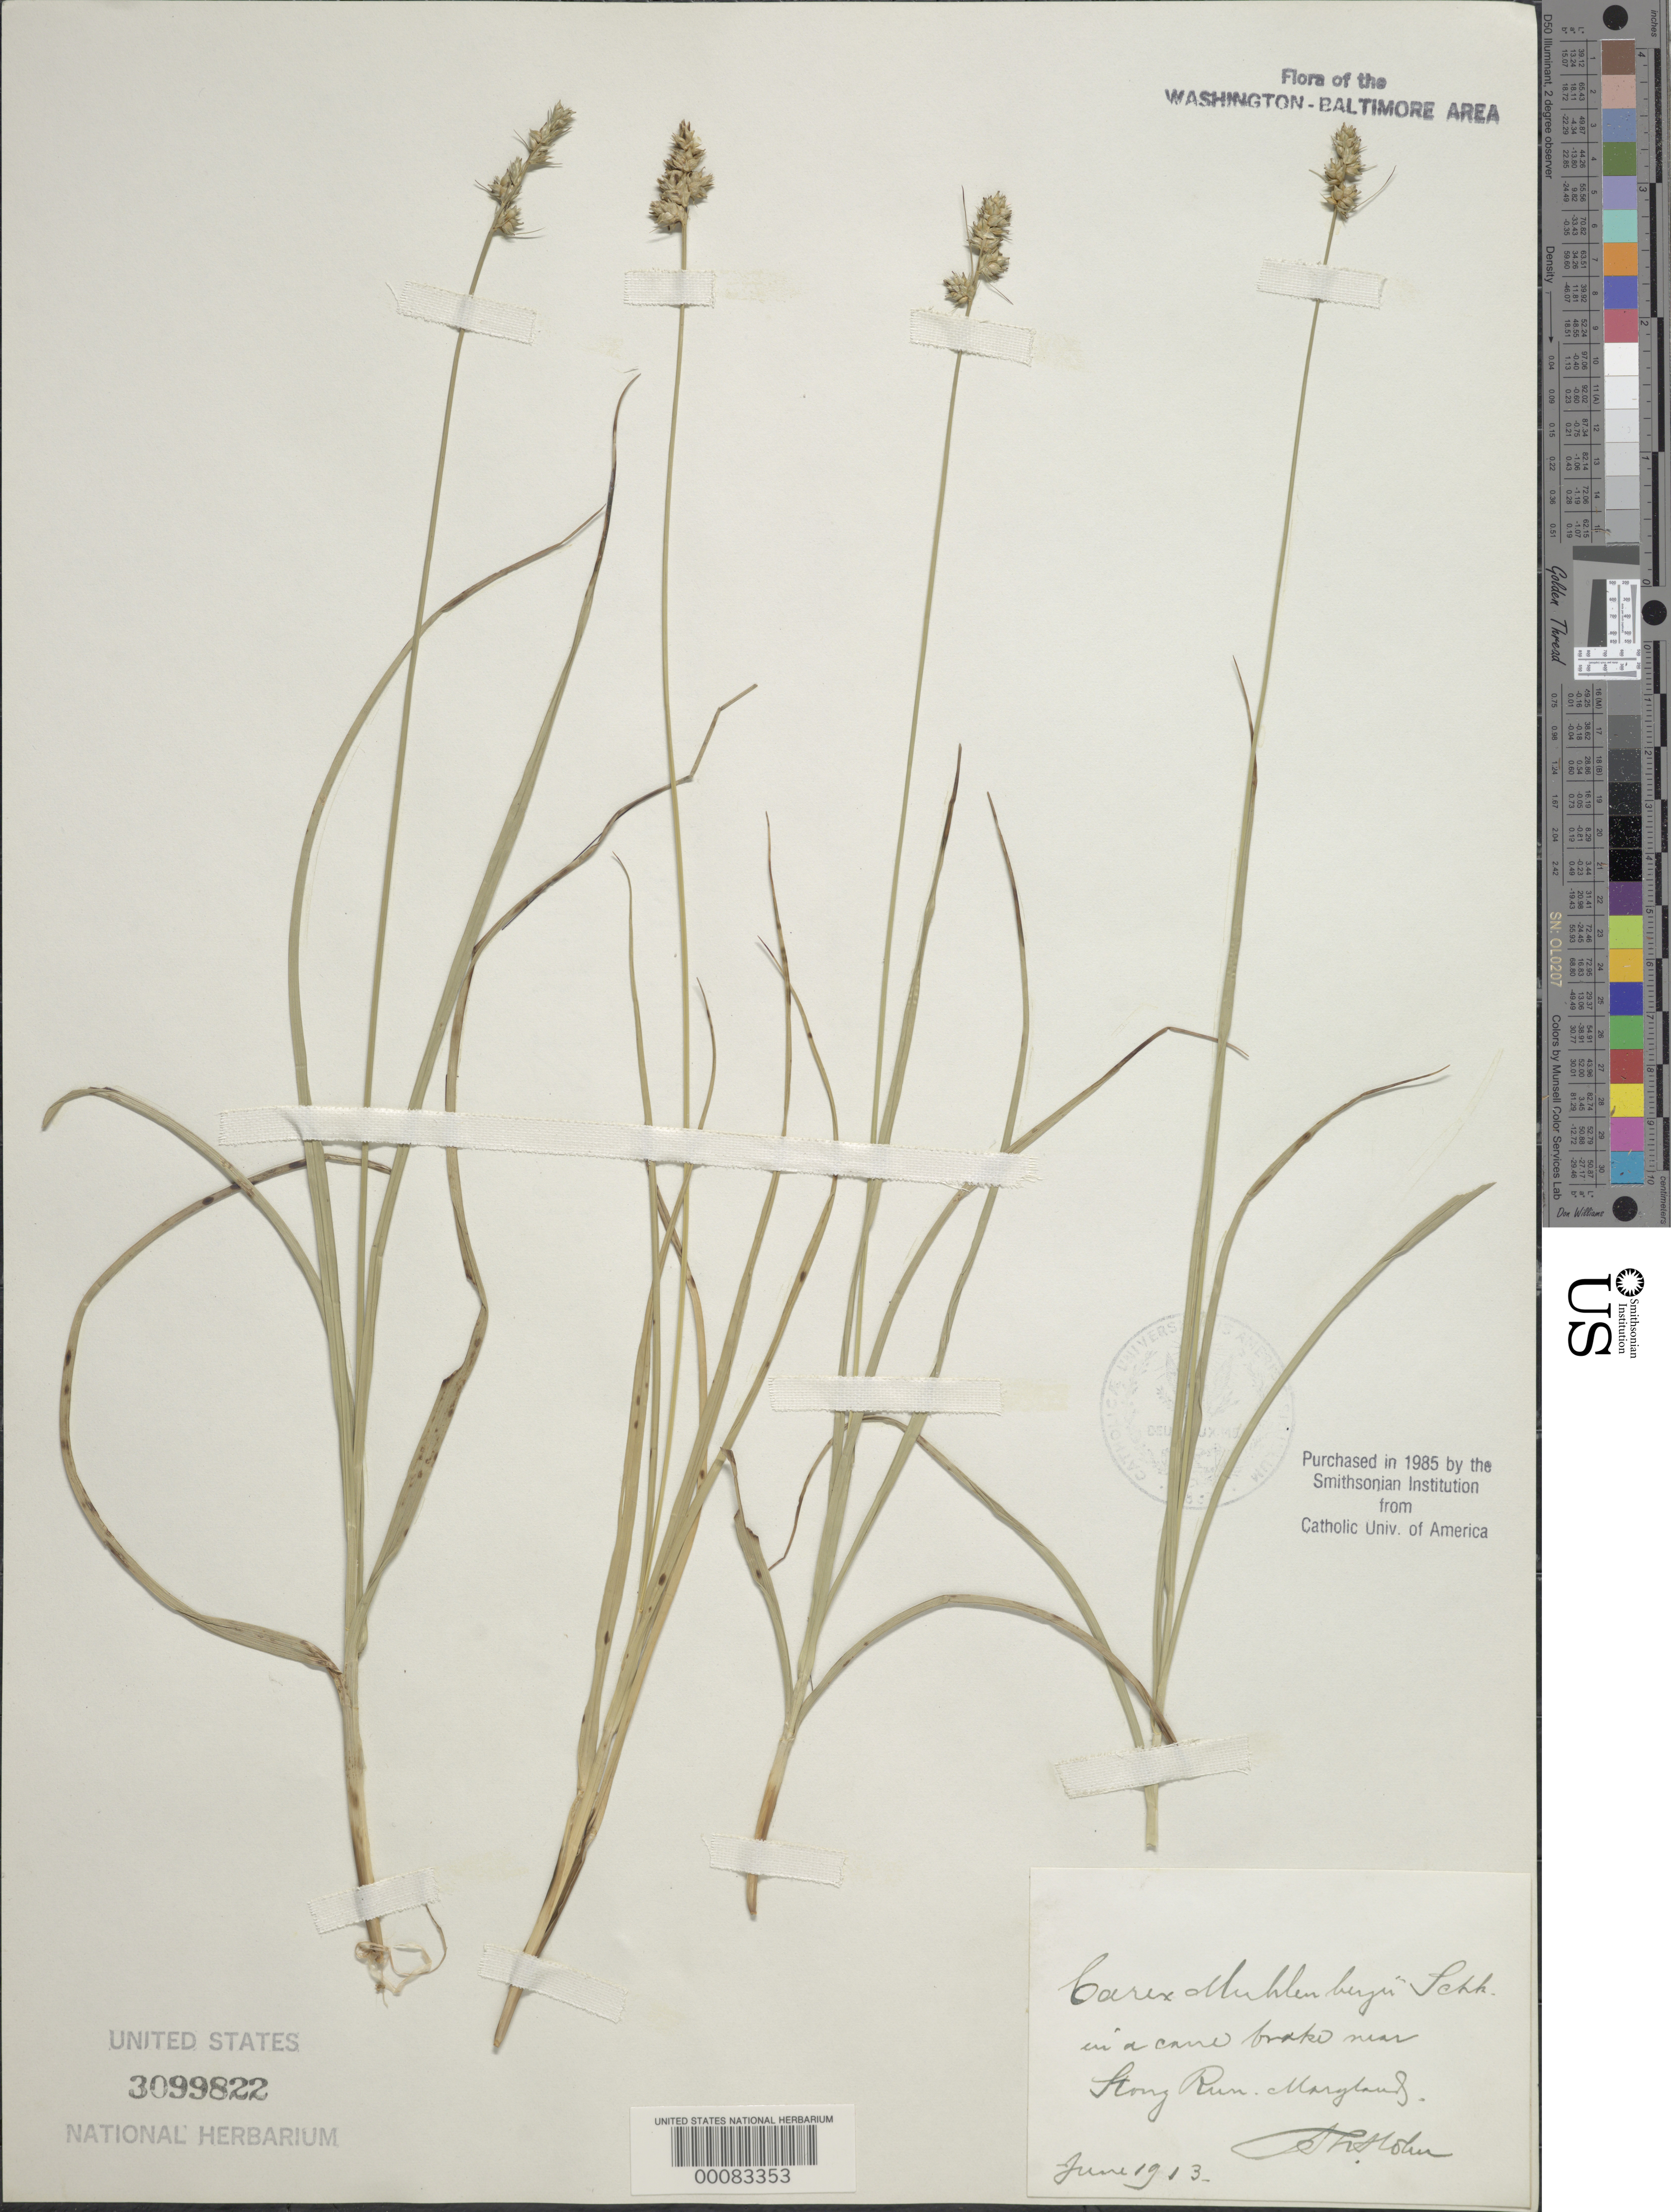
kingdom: Plantae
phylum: Tracheophyta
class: Liliopsida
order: Poales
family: Cyperaceae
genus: Carex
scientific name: Carex muehlenbergii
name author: Willd.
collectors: T. Holm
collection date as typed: Jun 1913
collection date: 1913-06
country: United States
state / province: Maryland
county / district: Anne Arundel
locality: Stony Run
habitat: Cane brake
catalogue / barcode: US 3099822